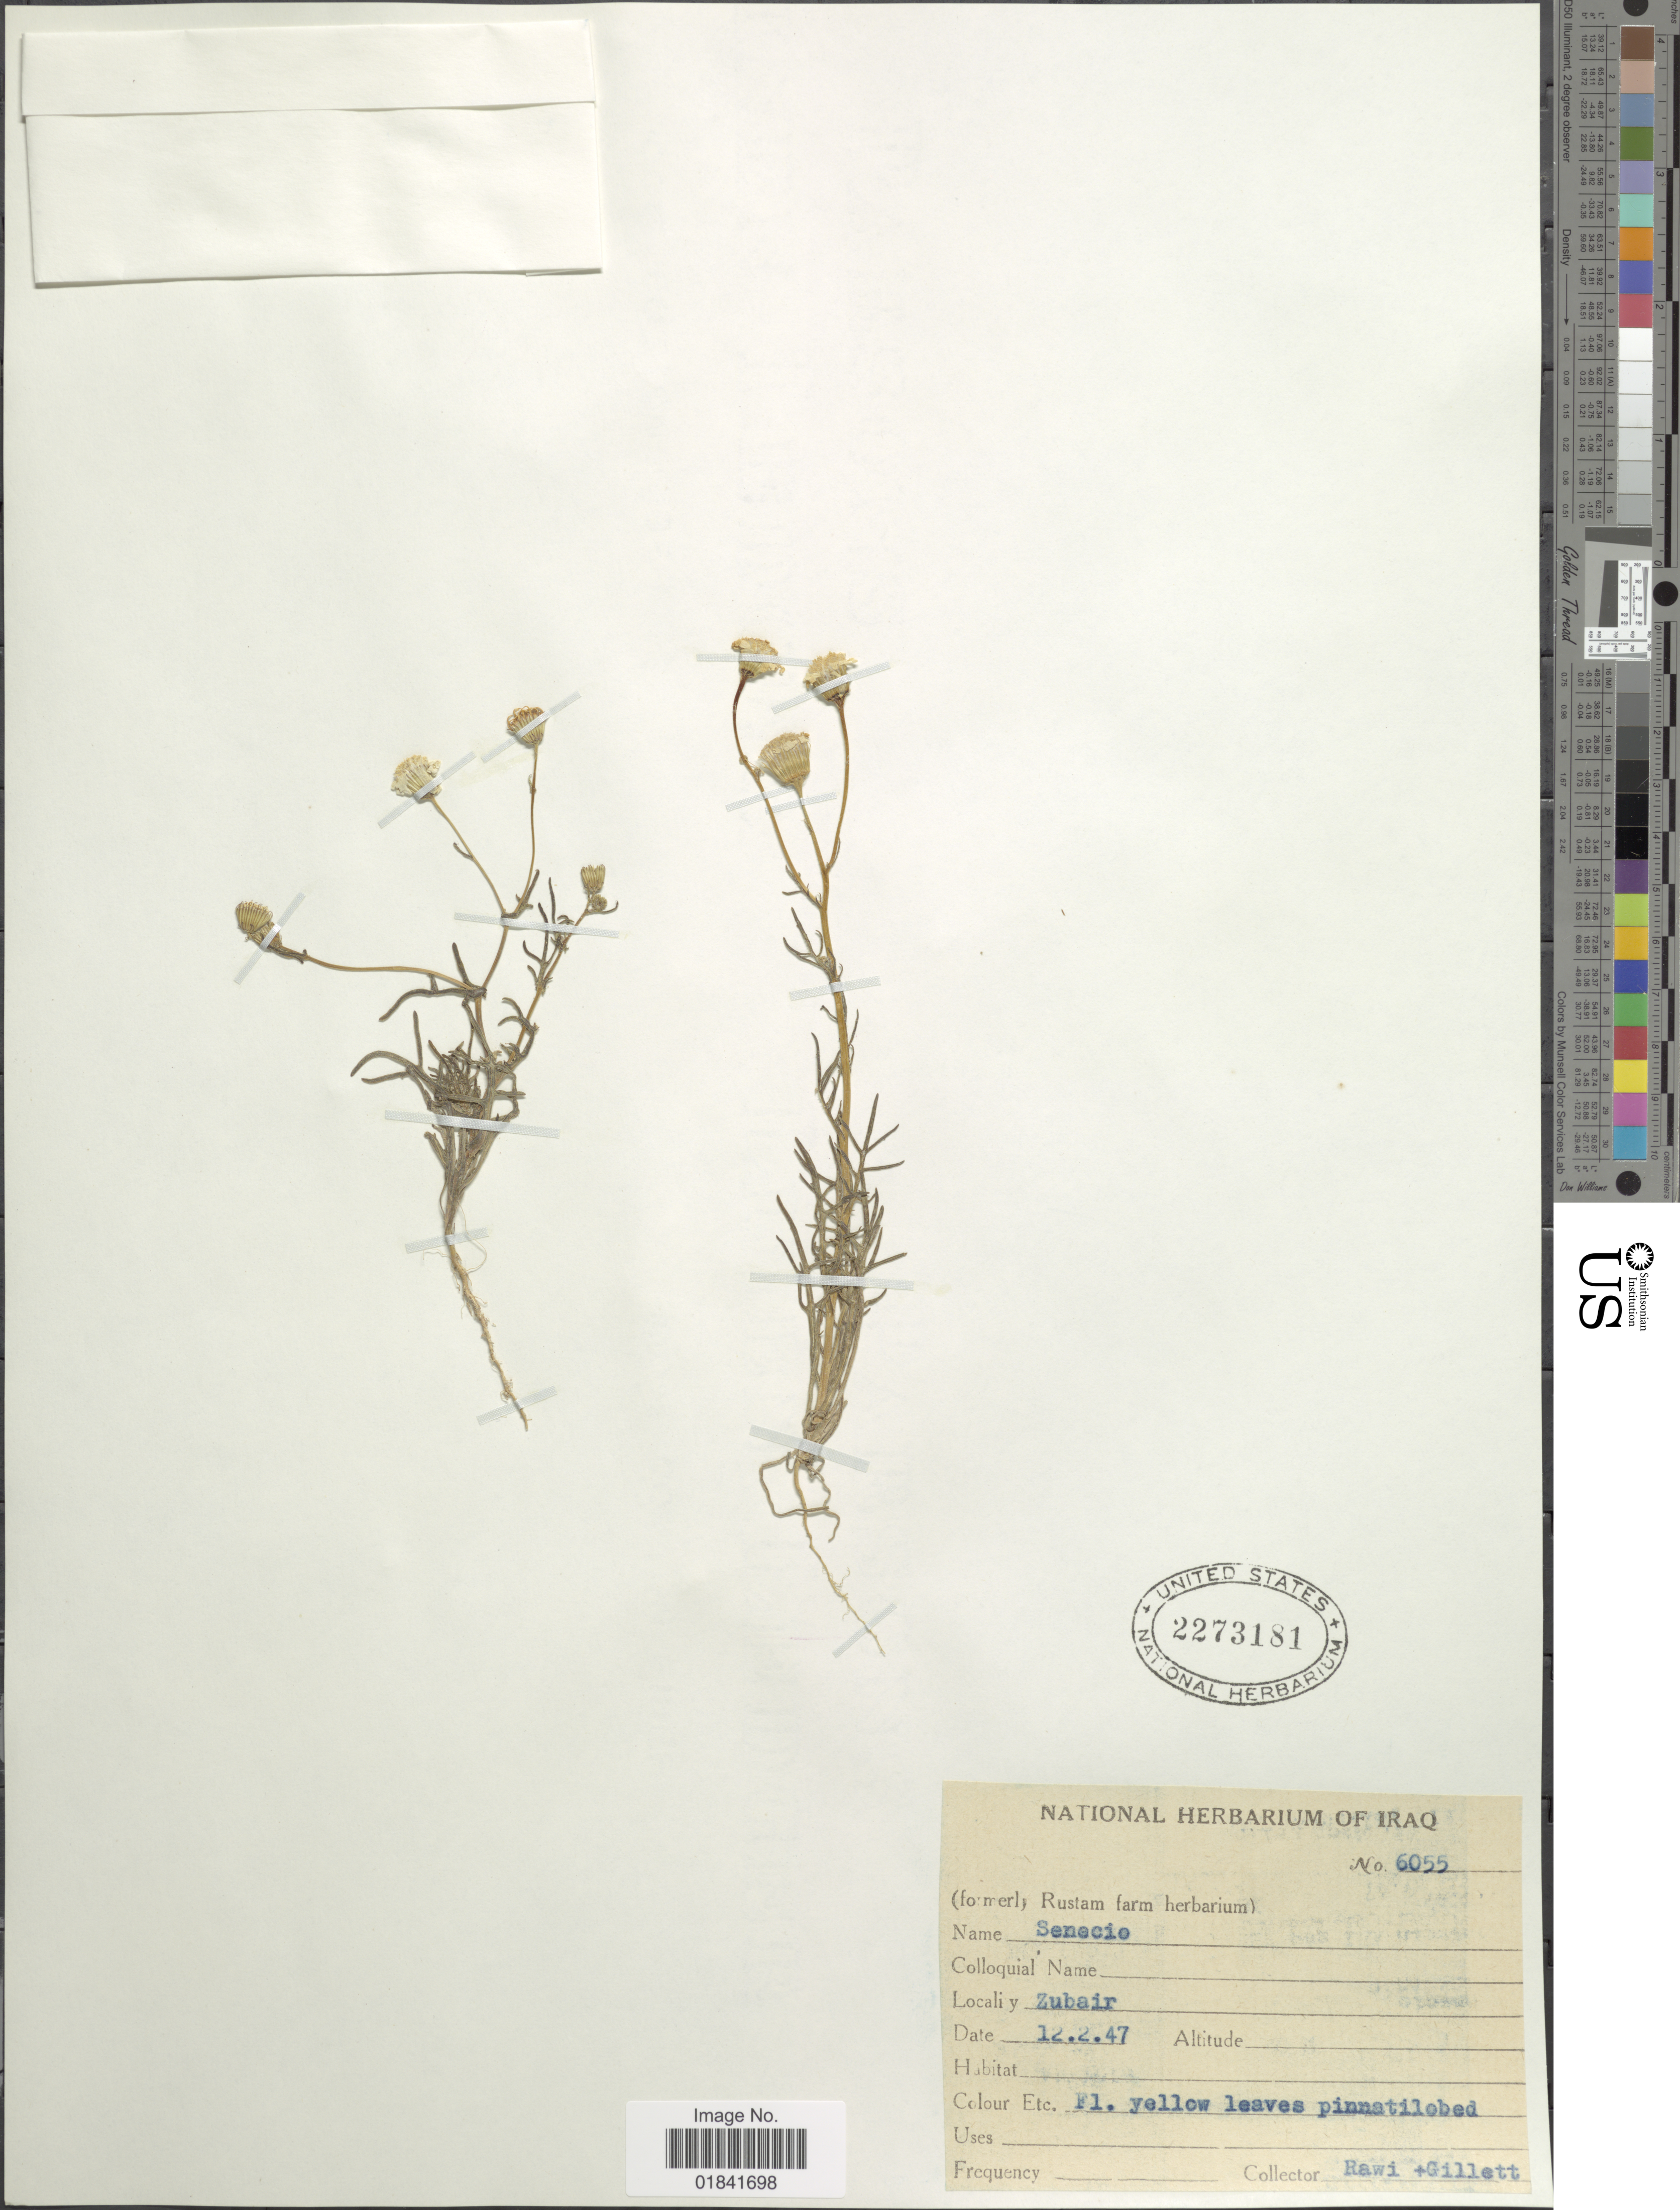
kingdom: Plantae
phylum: Tracheophyta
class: Magnoliopsida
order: Asterales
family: Asteraceae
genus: Senecio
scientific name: Senecio sp.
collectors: -. Rawi & Gillett, --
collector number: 6055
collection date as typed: Transcribed d/m/y: 12/2/47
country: Iraq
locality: Zubair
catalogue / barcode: US 2273181